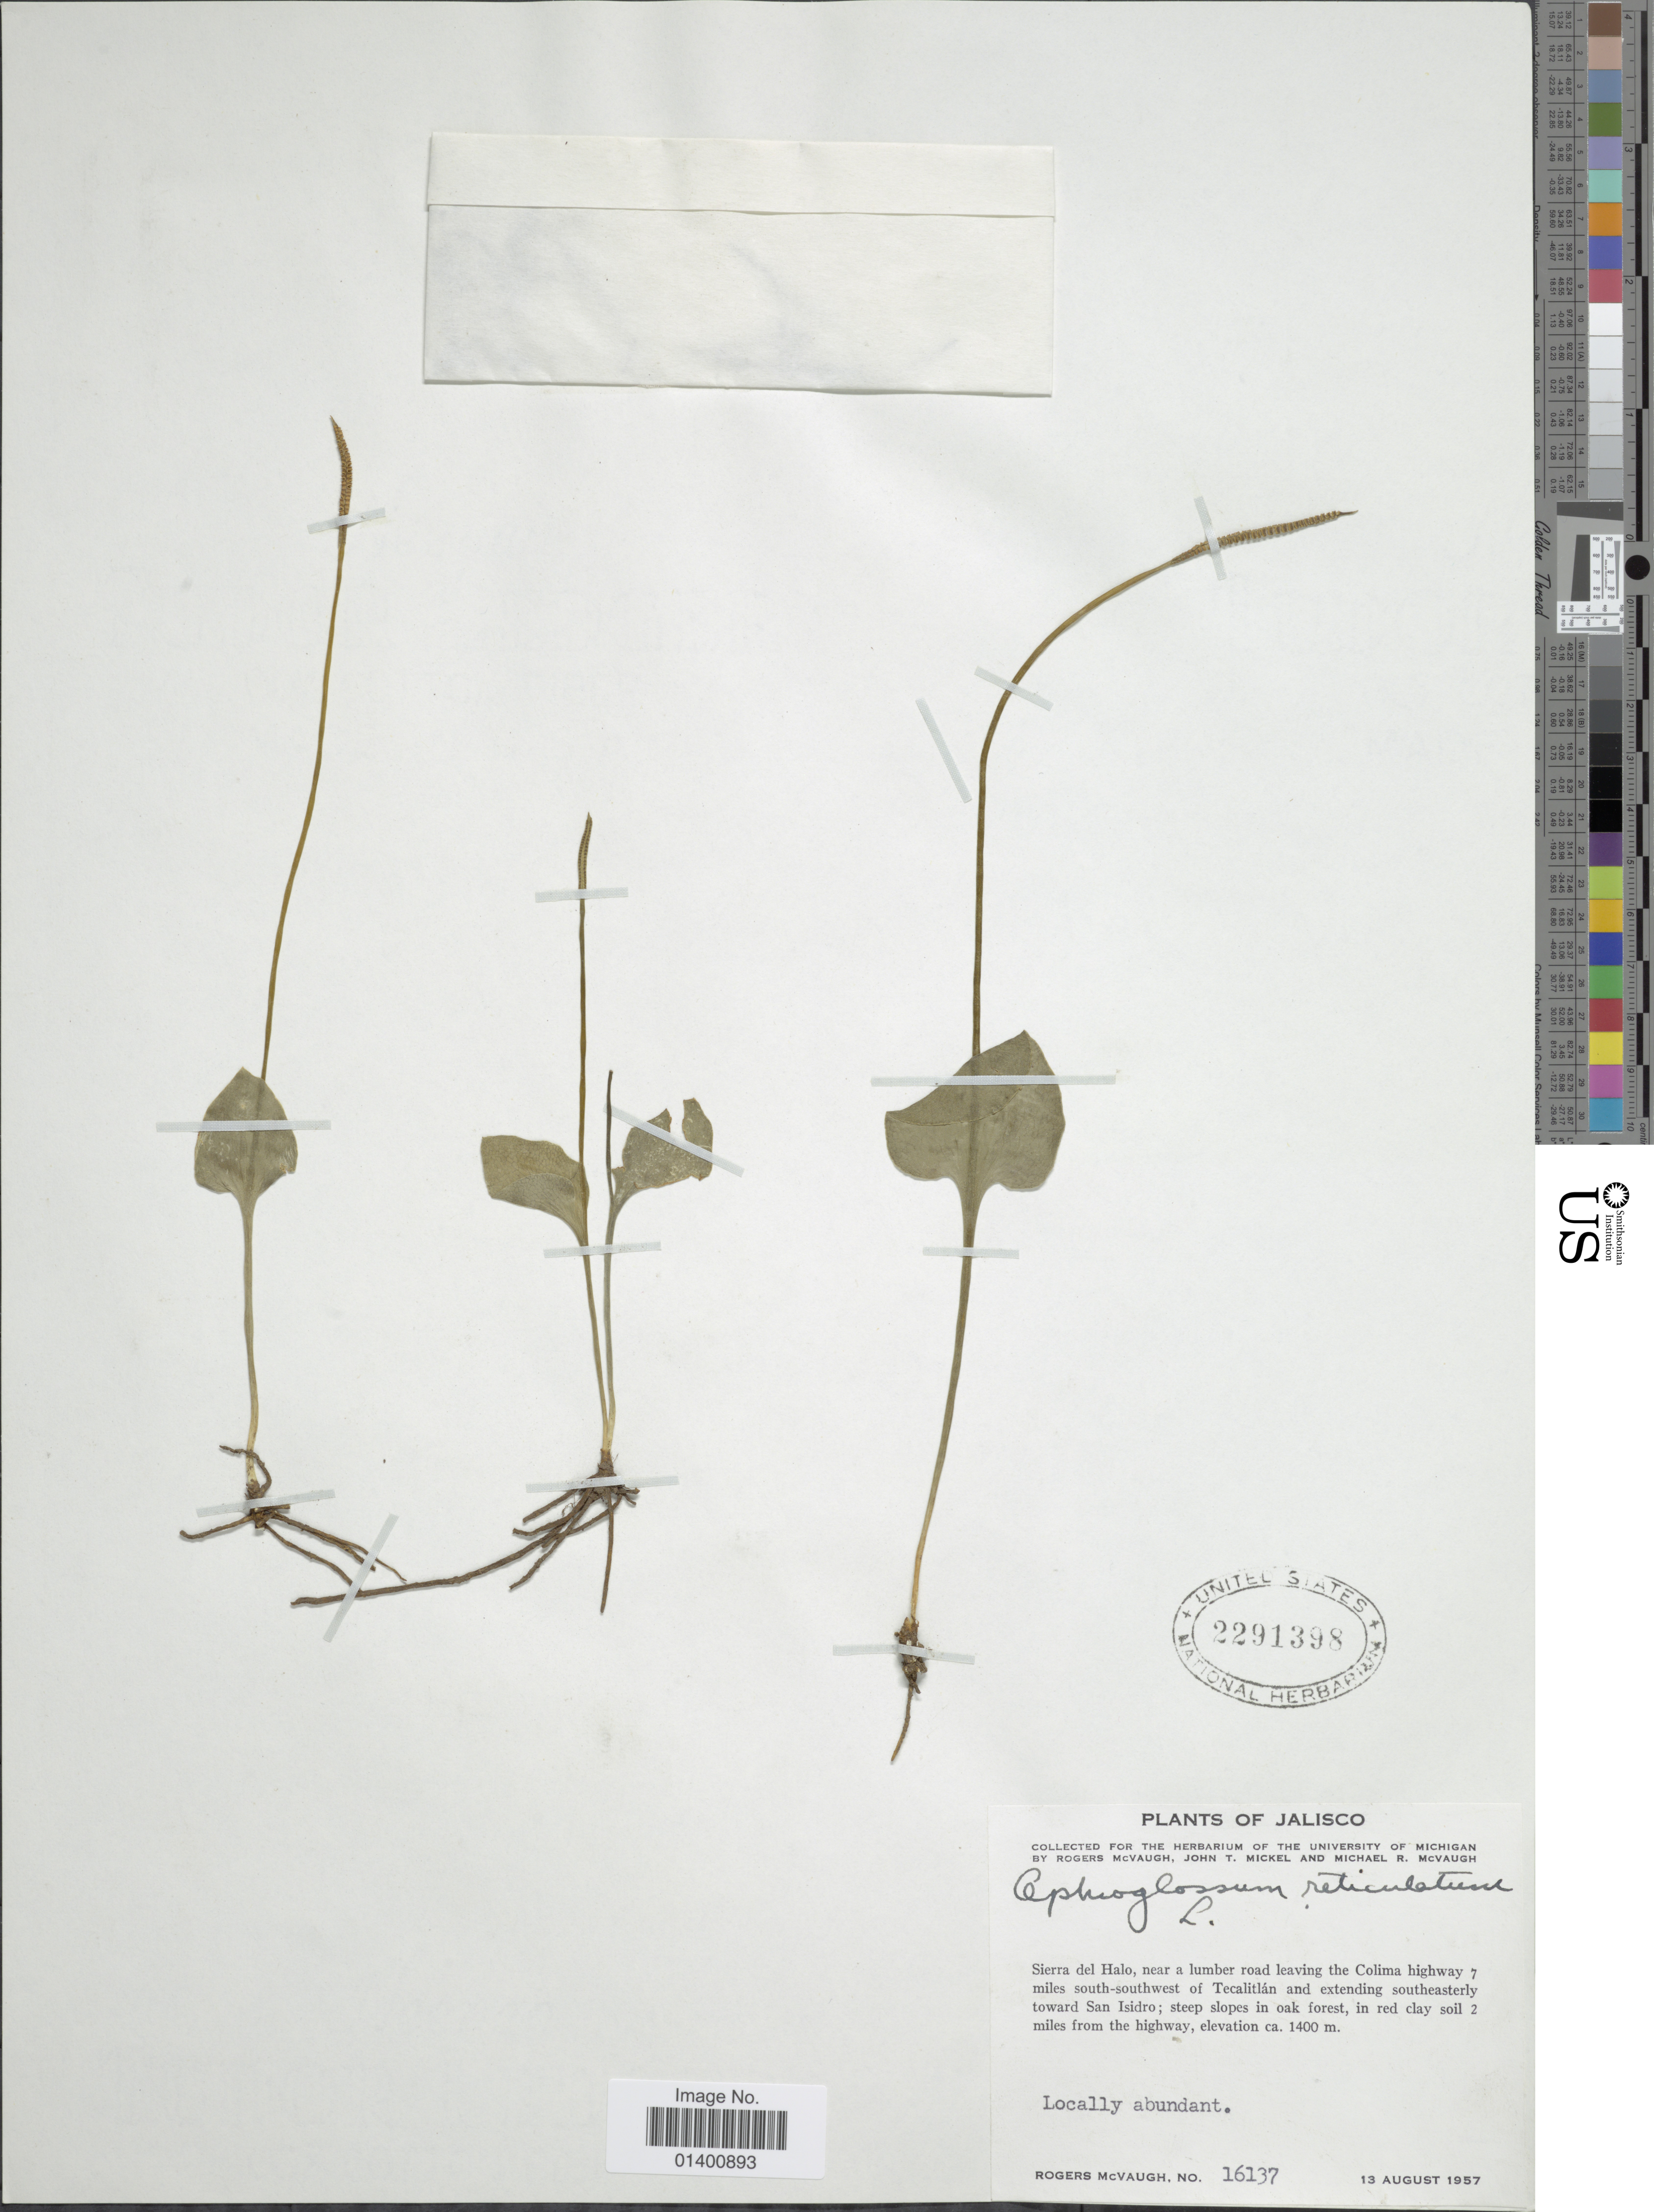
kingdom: Plantae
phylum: Tracheophyta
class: Polypodiopsida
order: Ophioglossales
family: Ophioglossaceae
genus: Ophioglossum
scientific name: Ophioglossum reticulatum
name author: L.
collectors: R. McVaugh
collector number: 16137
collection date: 1957-08-13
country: Mexico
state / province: Jalisco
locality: Sierra del Halo, near a lumber road leaving the Colima highway 7 miles south-southwest of Tecalitlán and extending southeasterly toward San Isidro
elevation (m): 1400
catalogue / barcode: US 2291398